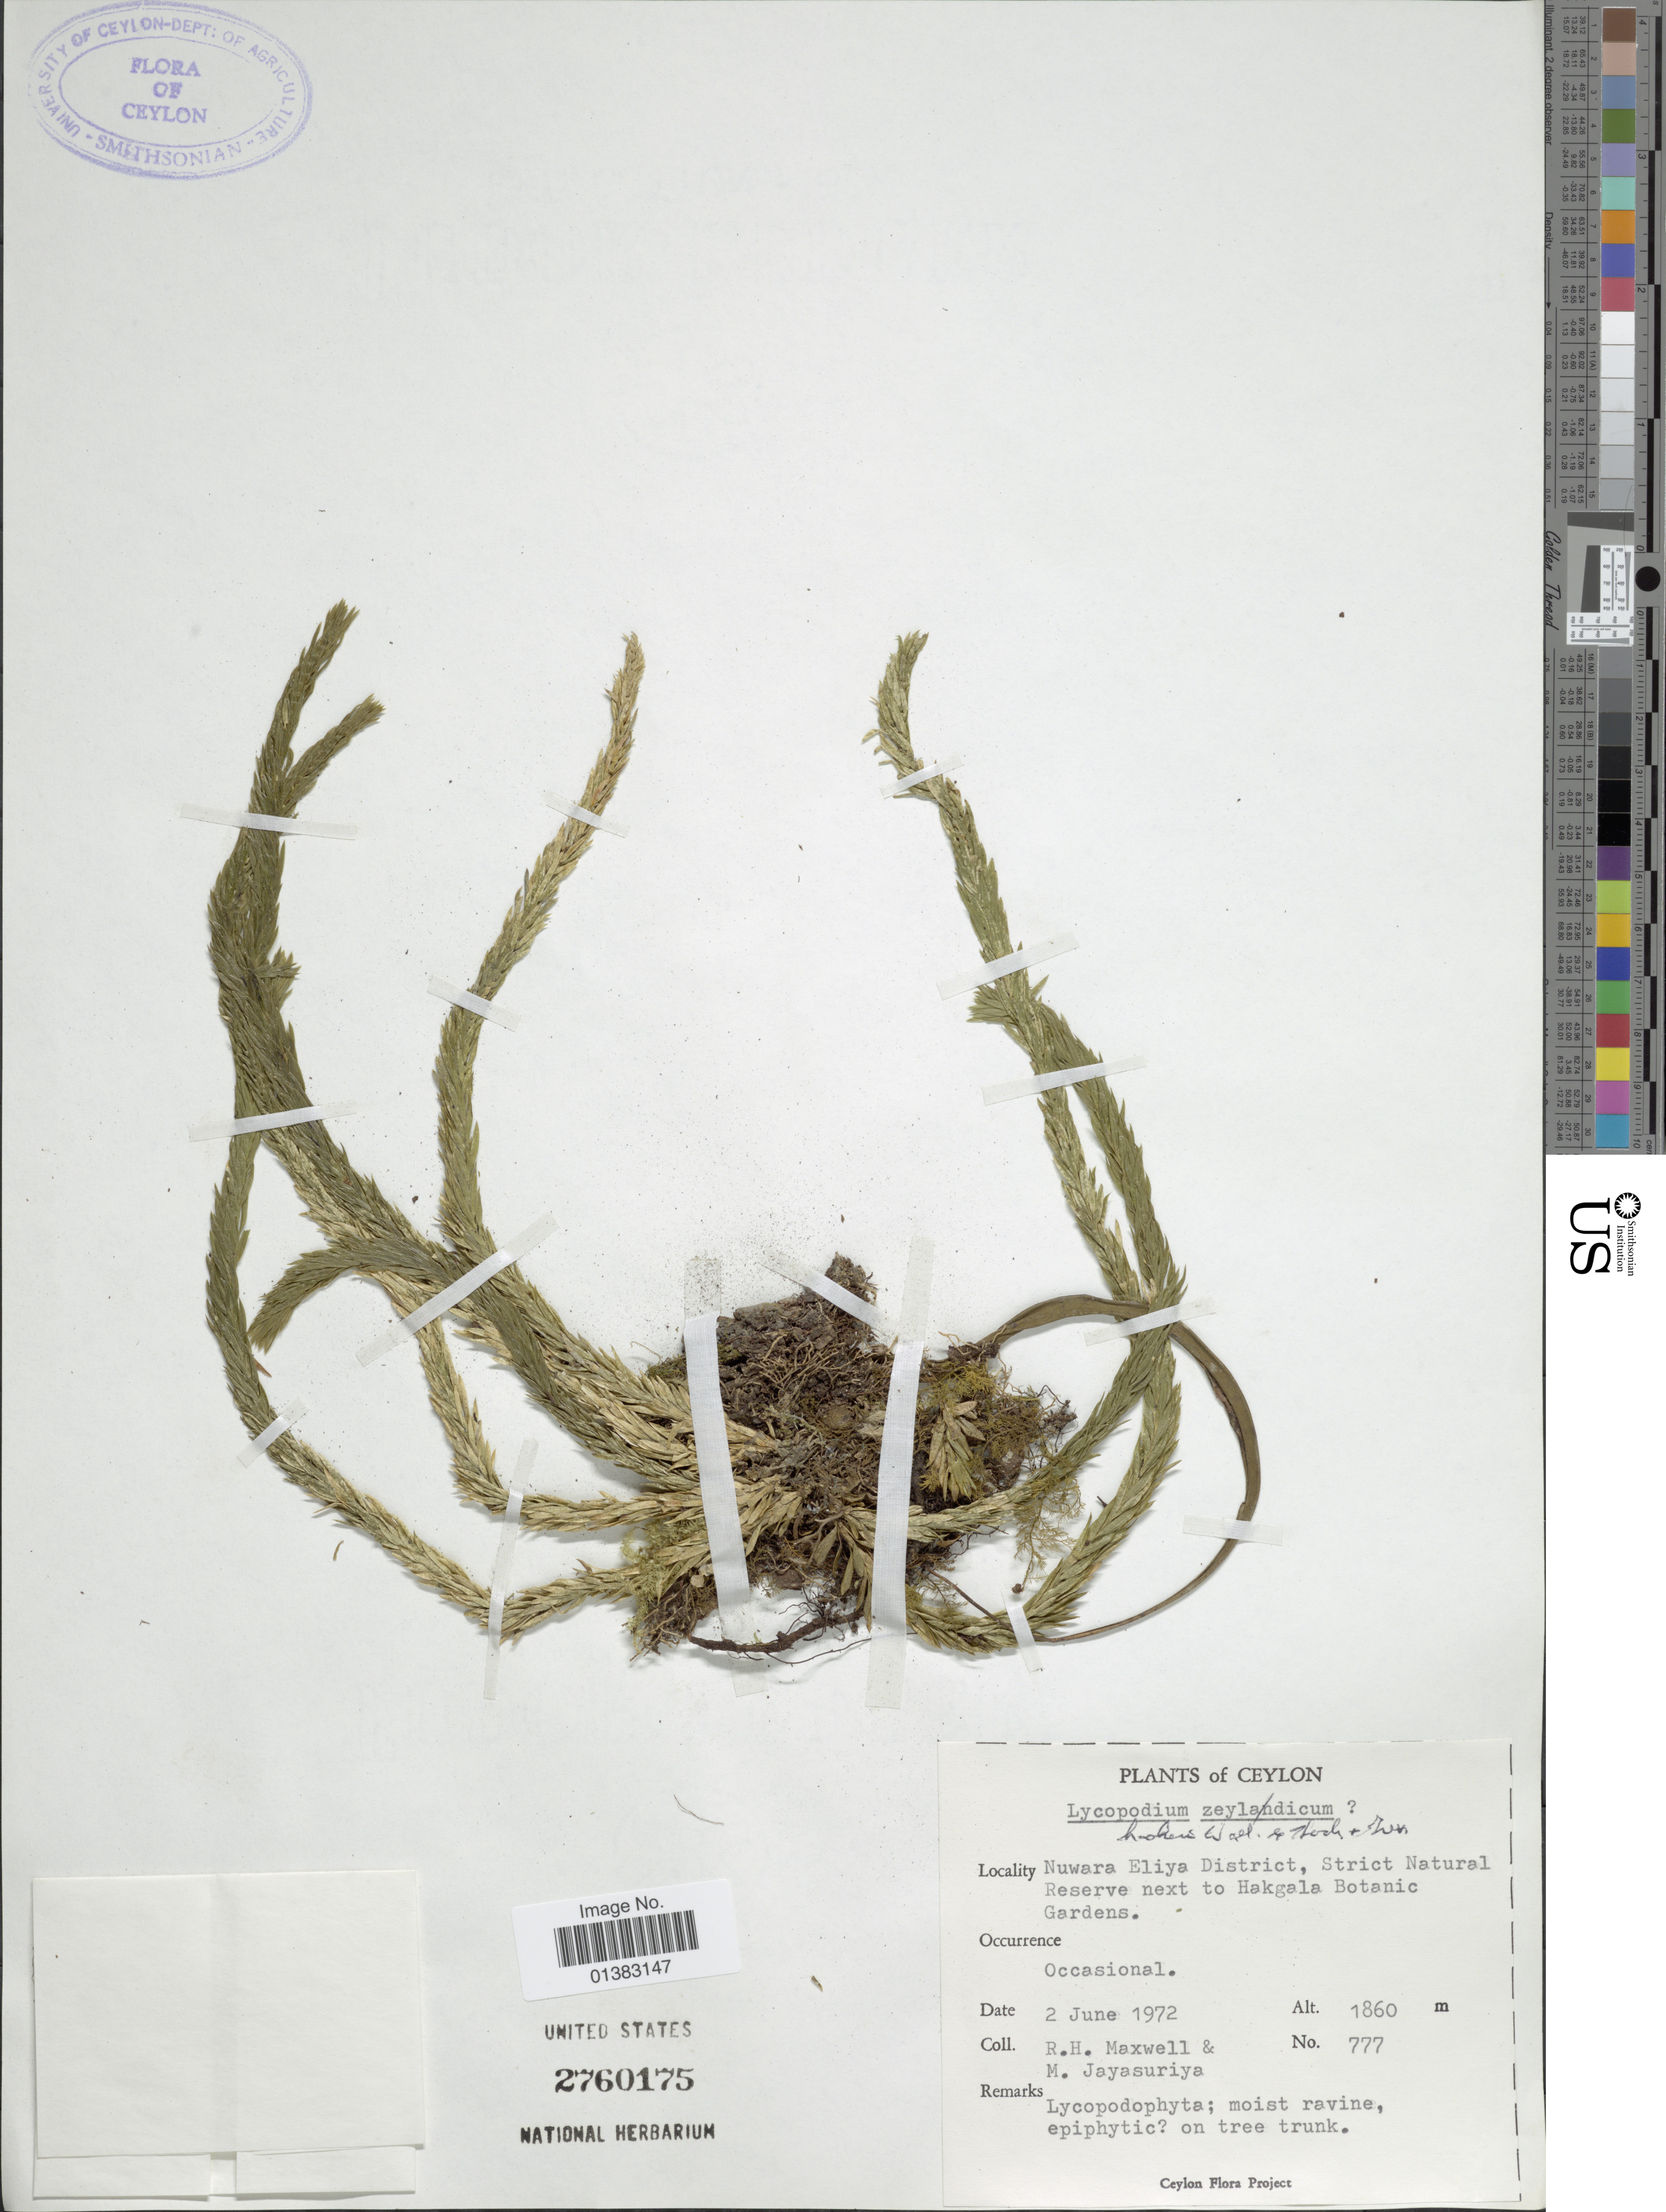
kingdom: Plantae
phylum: Tracheophyta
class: Lycopodiopsida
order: Lycopodiales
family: Lycopodiaceae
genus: Phlegmariurus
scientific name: Phlegmariurus pulcherrimus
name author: (Hook. & Grev.) Á. Löve & D. Löve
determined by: Field, A. R.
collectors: R. Maxwell & M. Jayasuriya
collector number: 777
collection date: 1972-06-02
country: Sri Lanka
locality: Ceylon. Nuwara Eliya District, Strict Natural Reserve next to Hakgala Botanic Gardens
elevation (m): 1860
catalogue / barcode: US 2760175